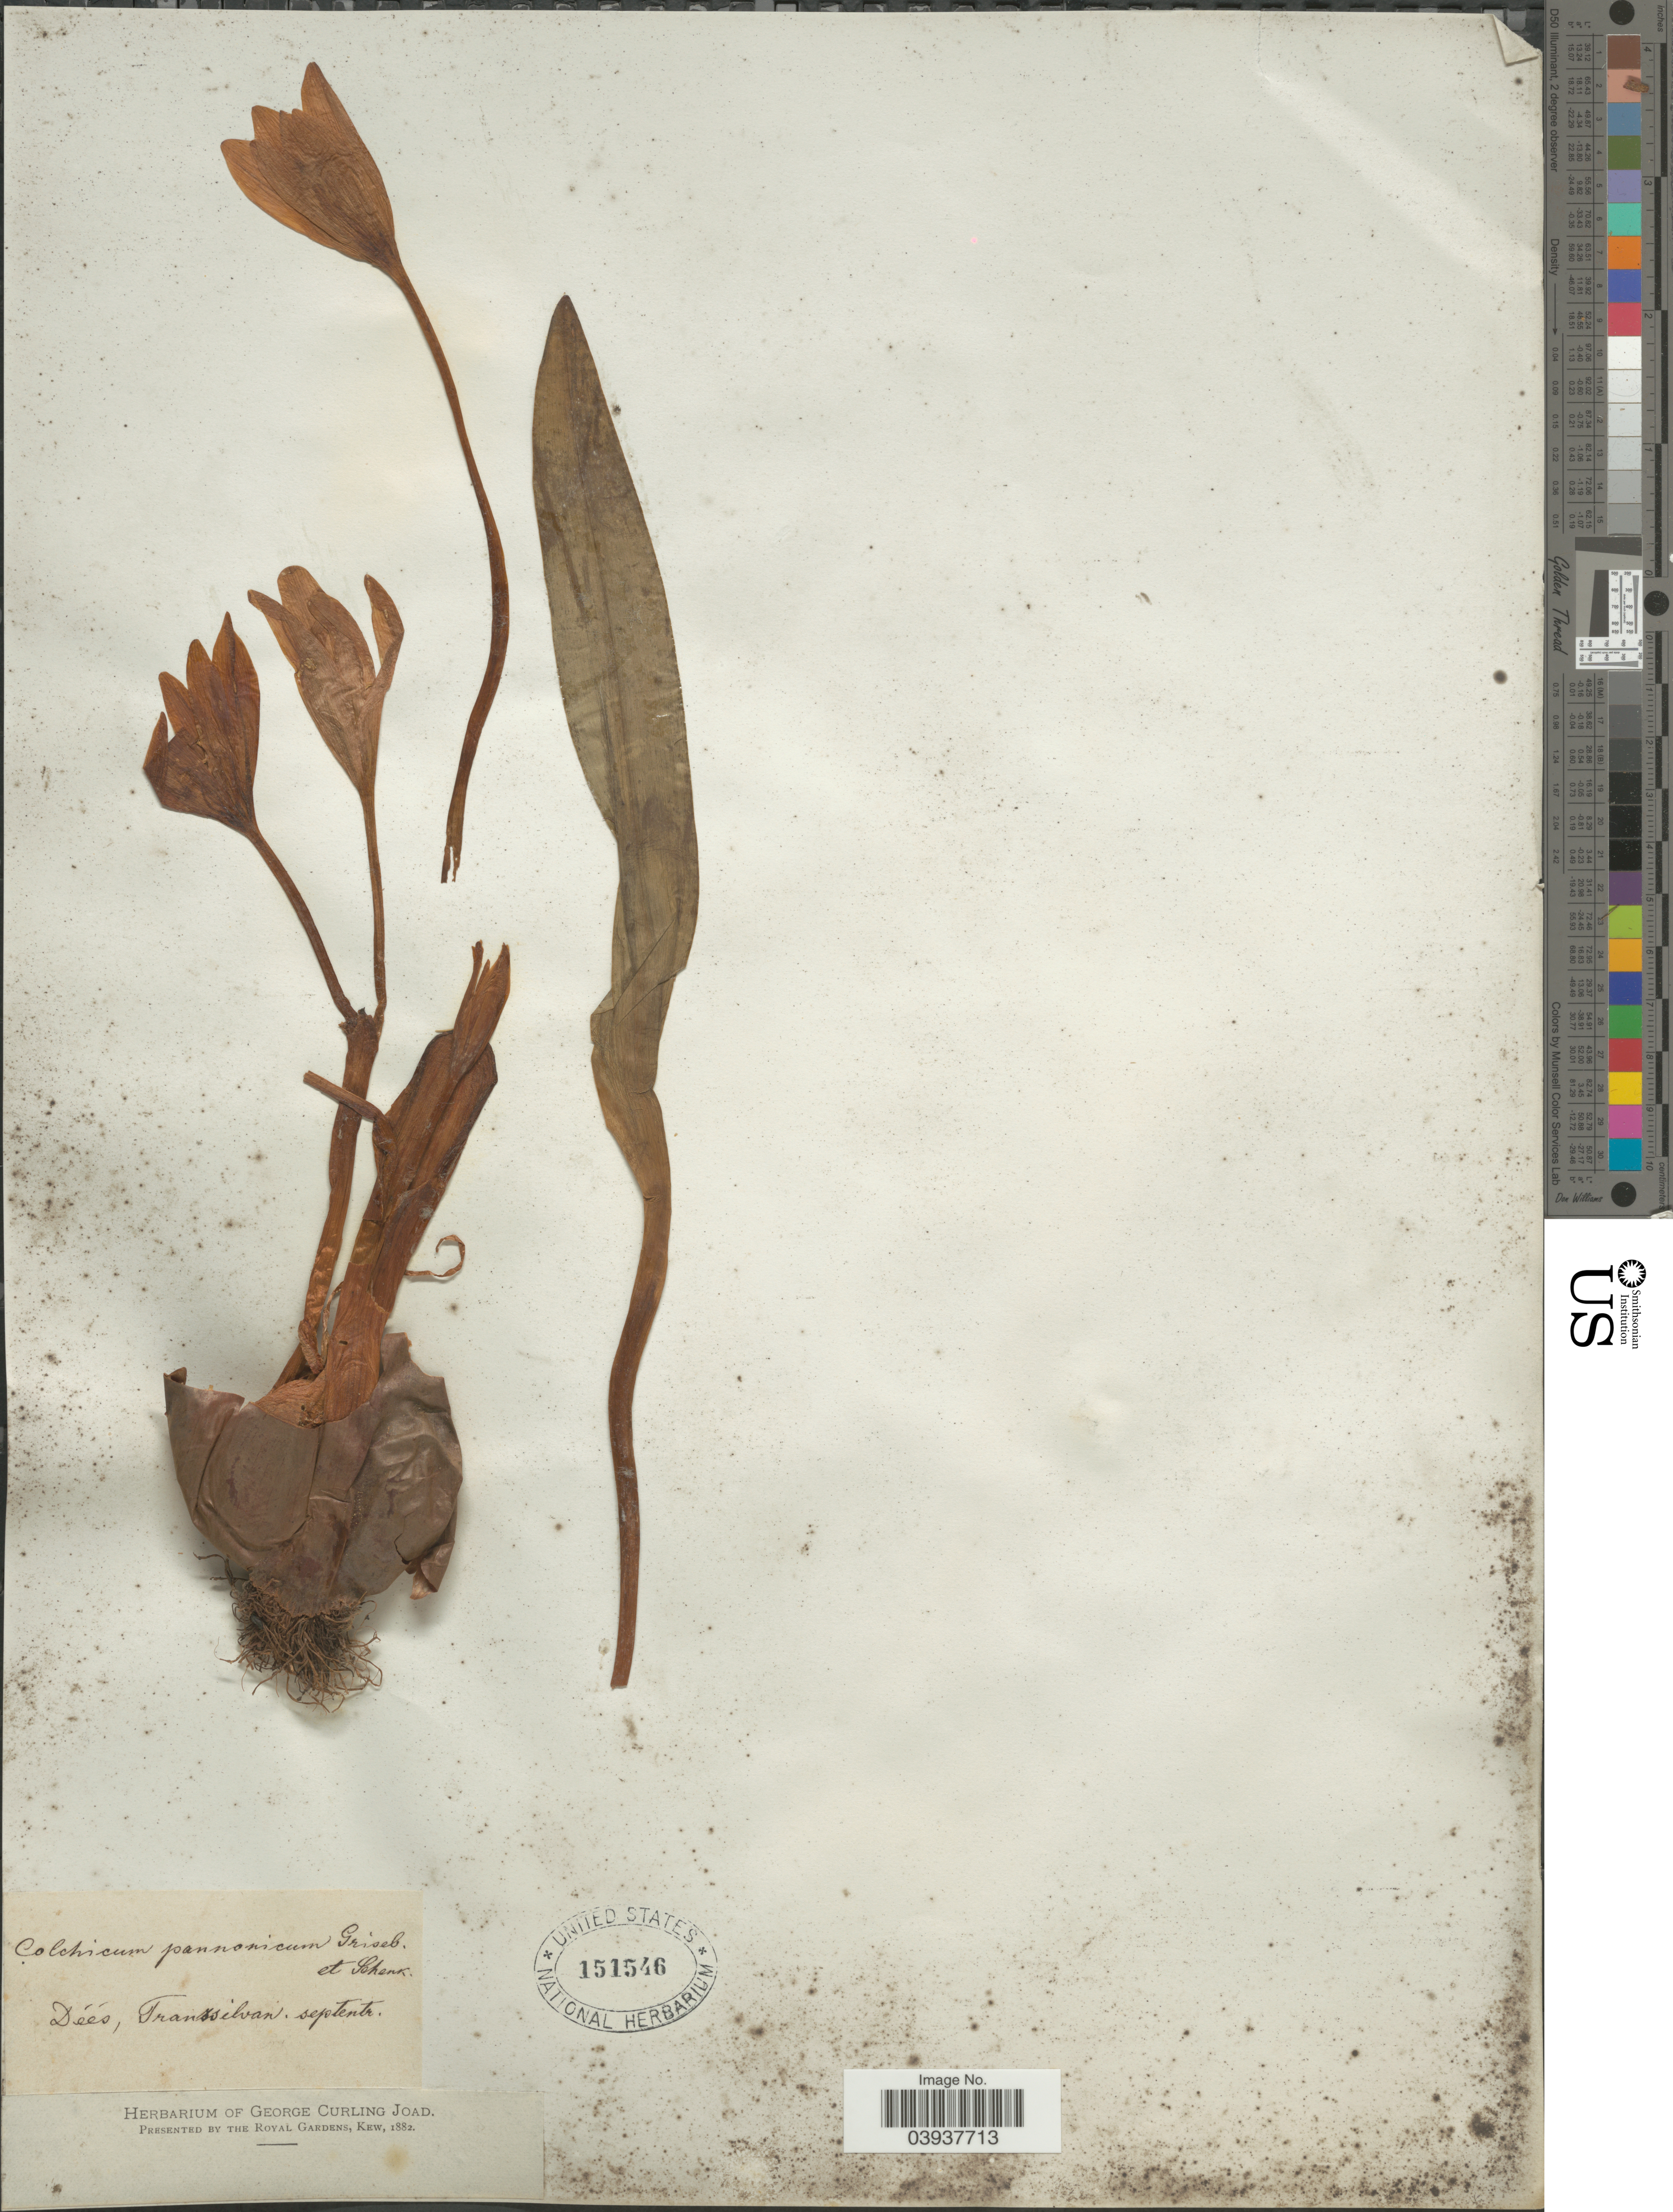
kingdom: Plantae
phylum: Tracheophyta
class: Liliopsida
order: Liliales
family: Colchicaceae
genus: Colchicum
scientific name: Colchicum pannonicum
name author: Griseb. & Schenk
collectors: ex herb. George Curling Joad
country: Romania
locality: Déés, Transsilvan, septentr.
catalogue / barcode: US 151546